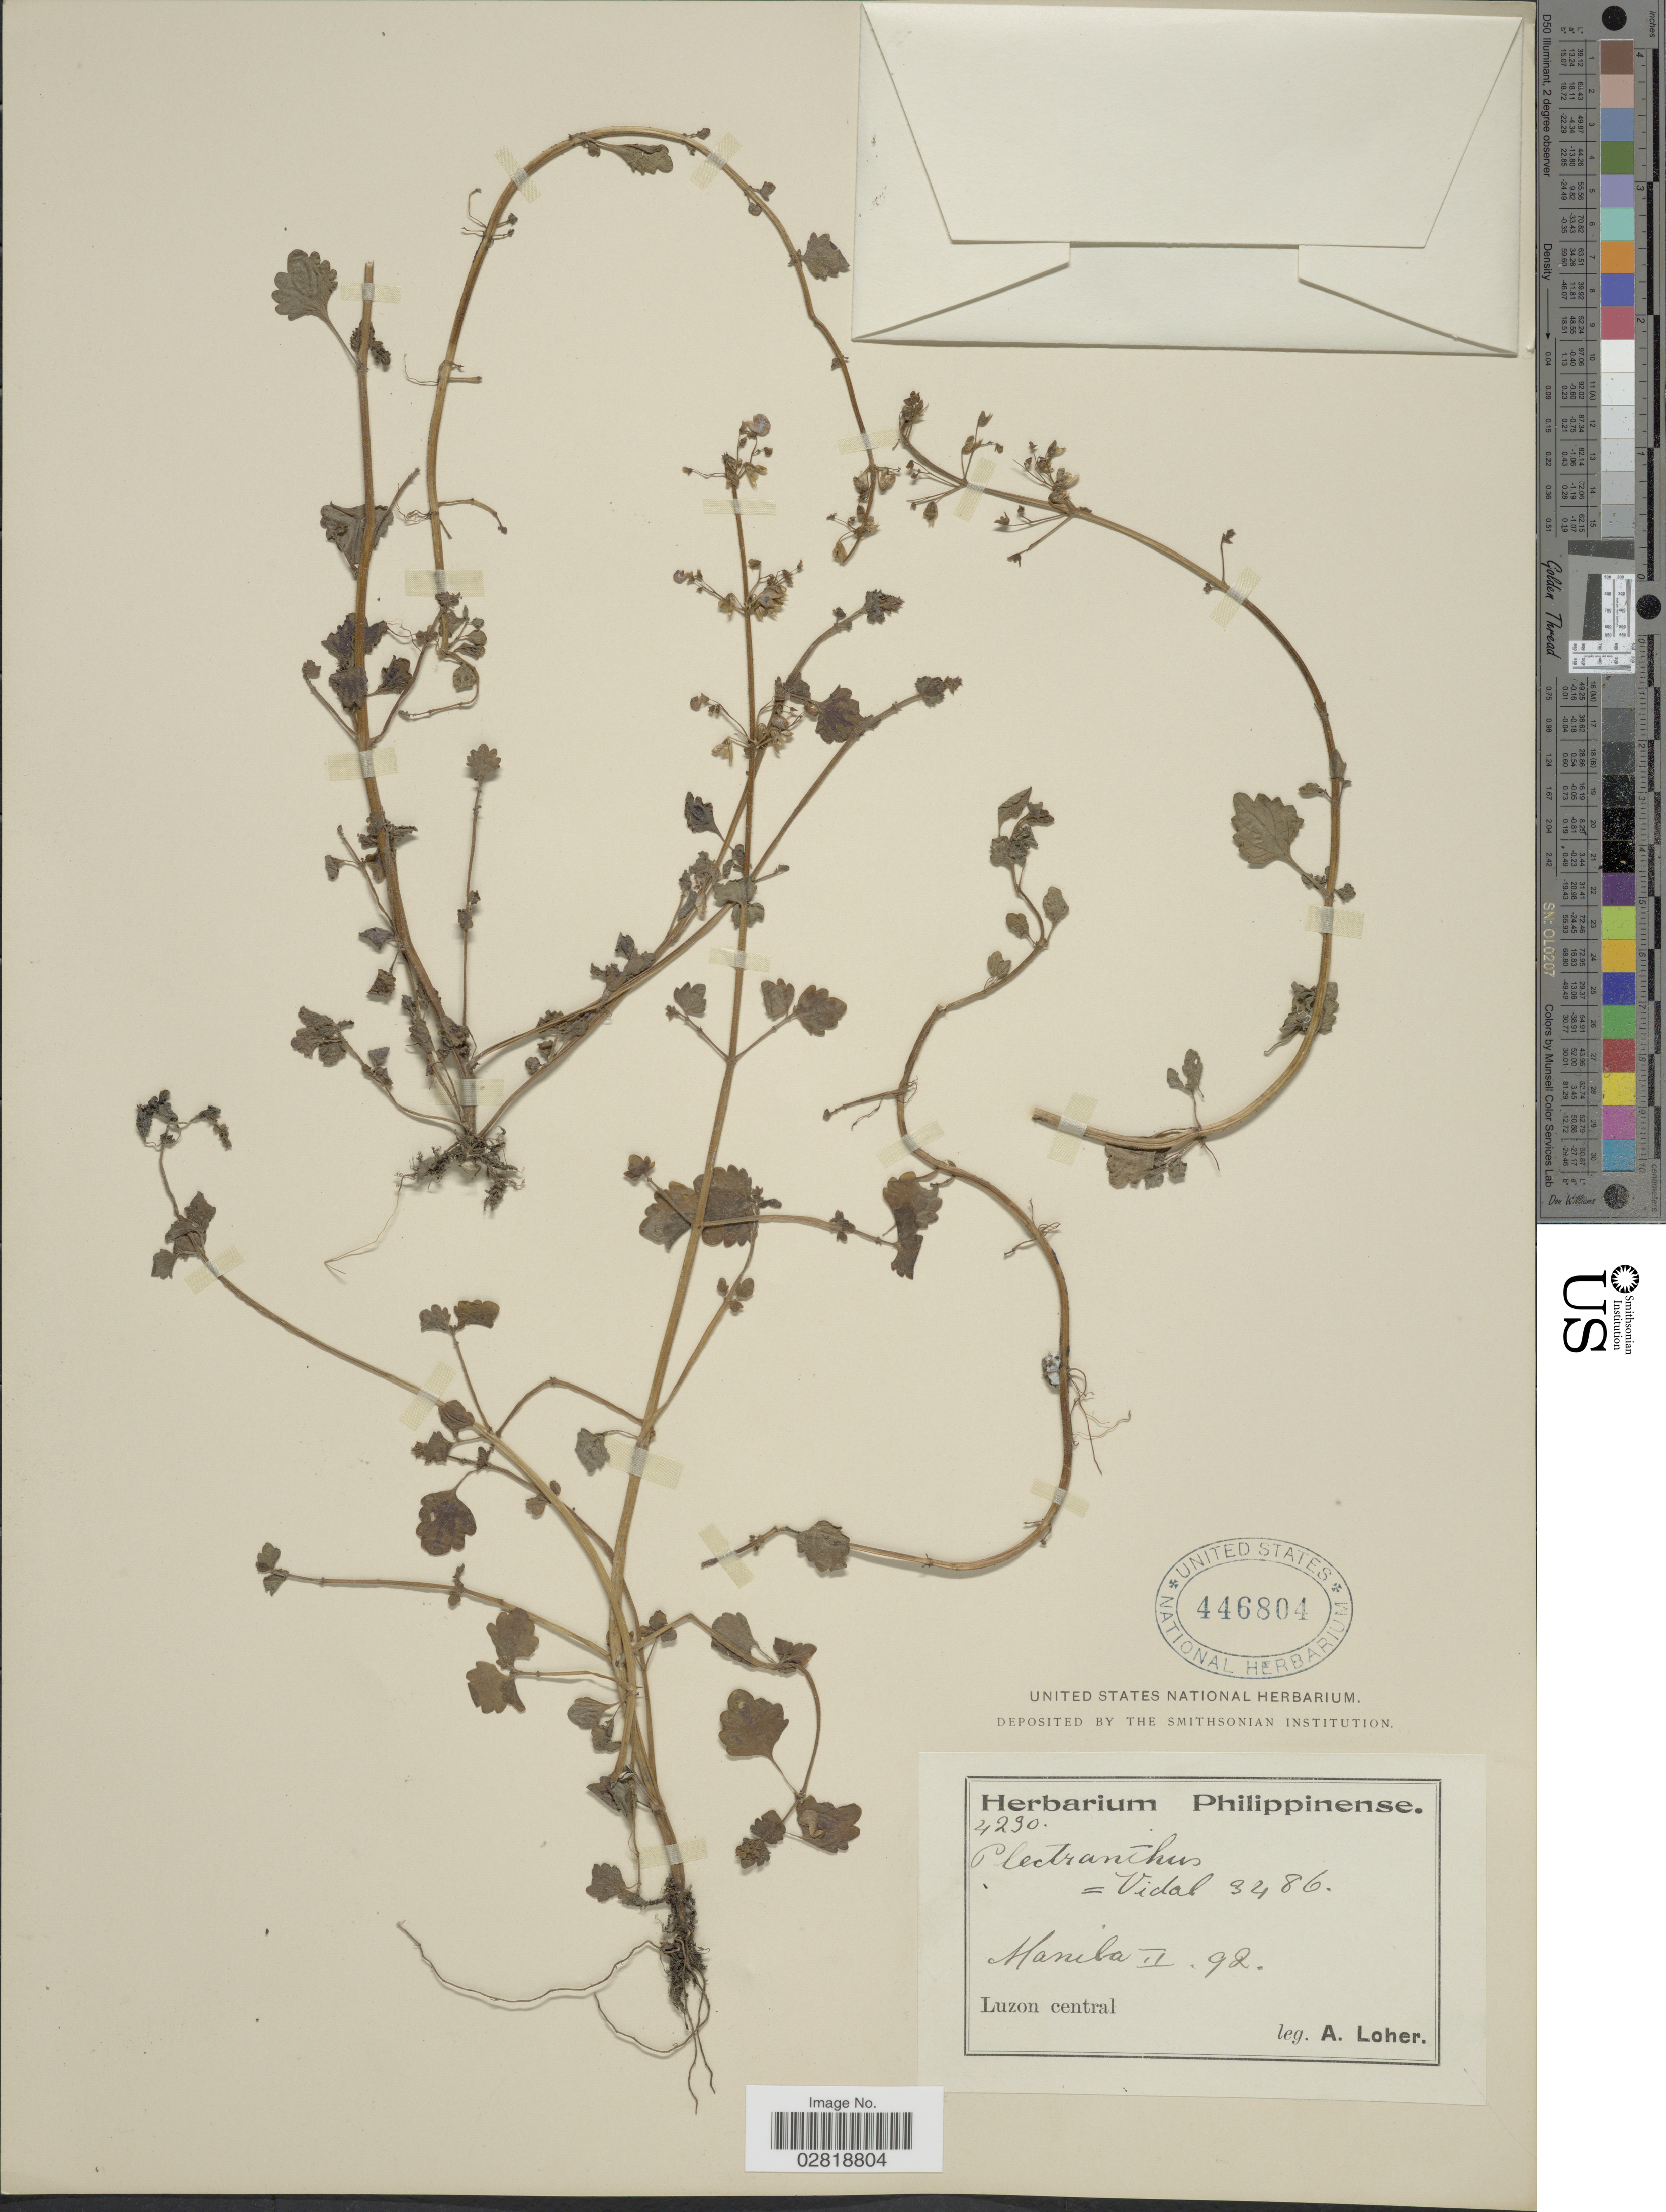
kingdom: Plantae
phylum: Tracheophyta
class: Magnoliopsida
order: Lamiales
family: Lamiaceae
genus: Plectranthus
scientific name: Plectranthus scutellarioides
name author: (L.) R. Br.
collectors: A. Loher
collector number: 4230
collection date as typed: Transcribed d/m/y: /2/92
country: Philippines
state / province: Central Luzon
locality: Manila. Luzon Central.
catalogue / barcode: US 446804